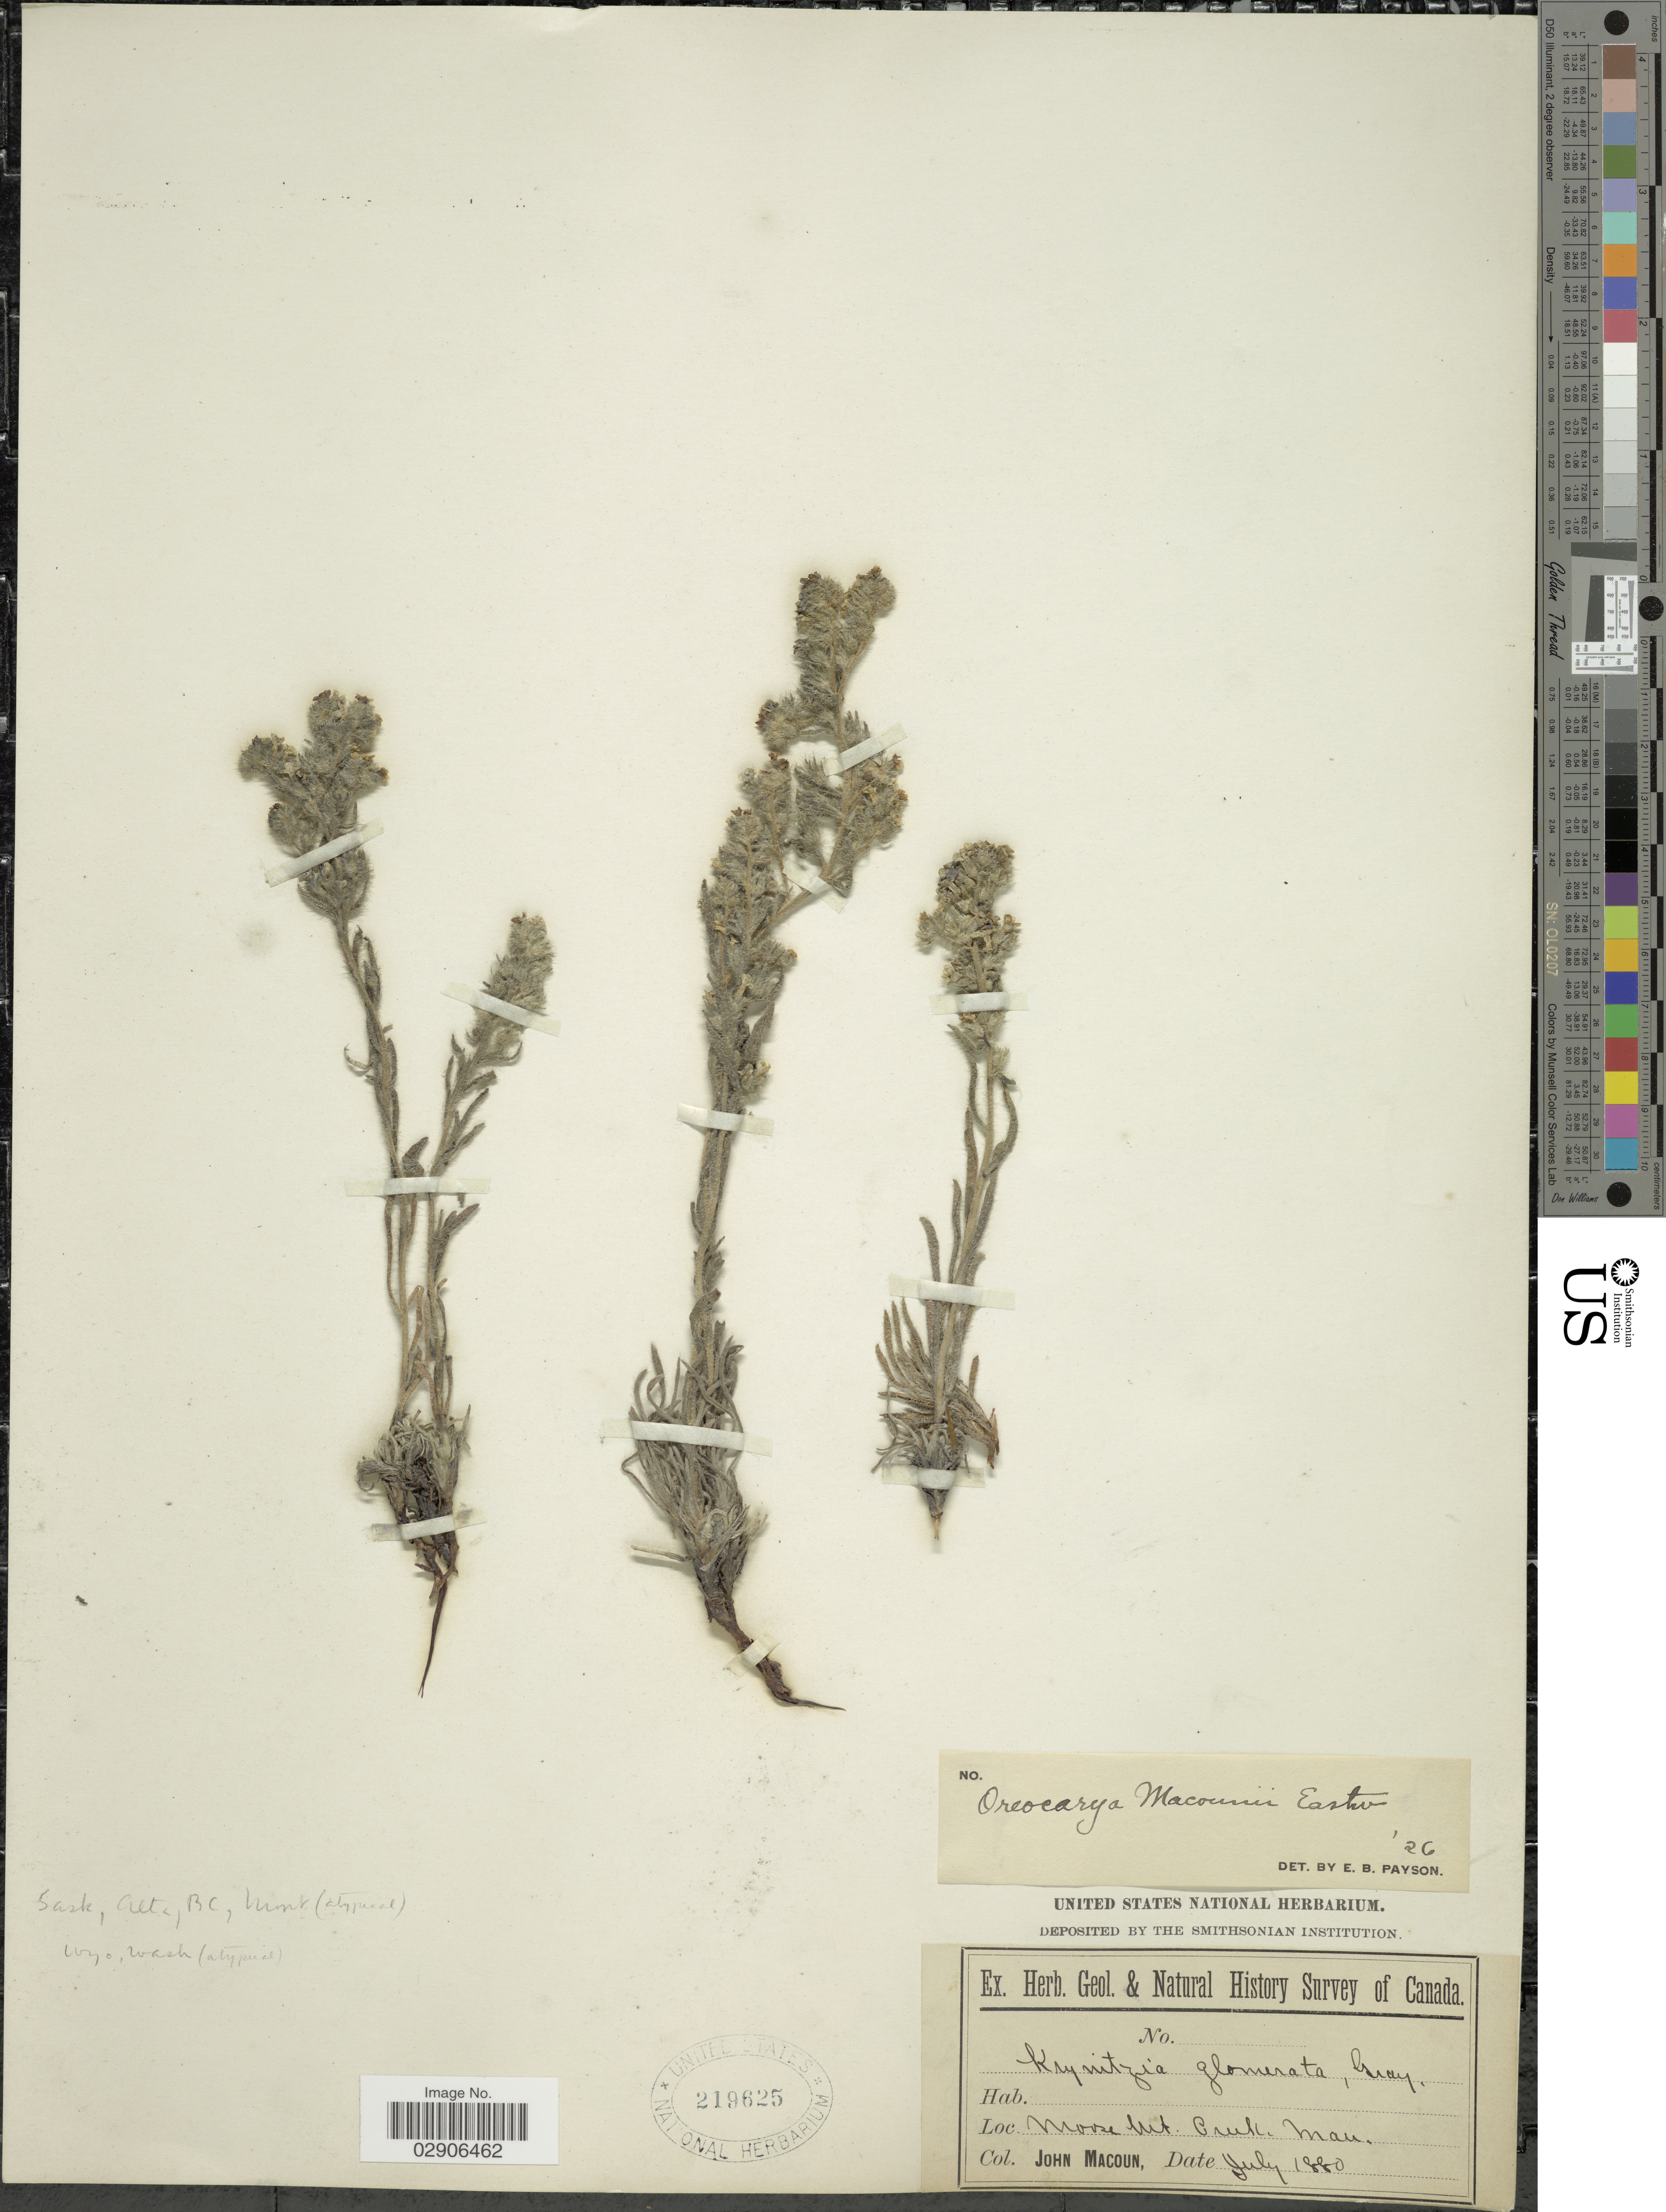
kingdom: Plantae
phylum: Tracheophyta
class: Magnoliopsida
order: Boraginales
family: Boraginaceae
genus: Oreocarya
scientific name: Oreocarya macounii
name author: Eastw.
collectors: J. Macoun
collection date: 1880-07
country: Canada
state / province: Manitoba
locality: Moose Mt. Creek Man.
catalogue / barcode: US 219625